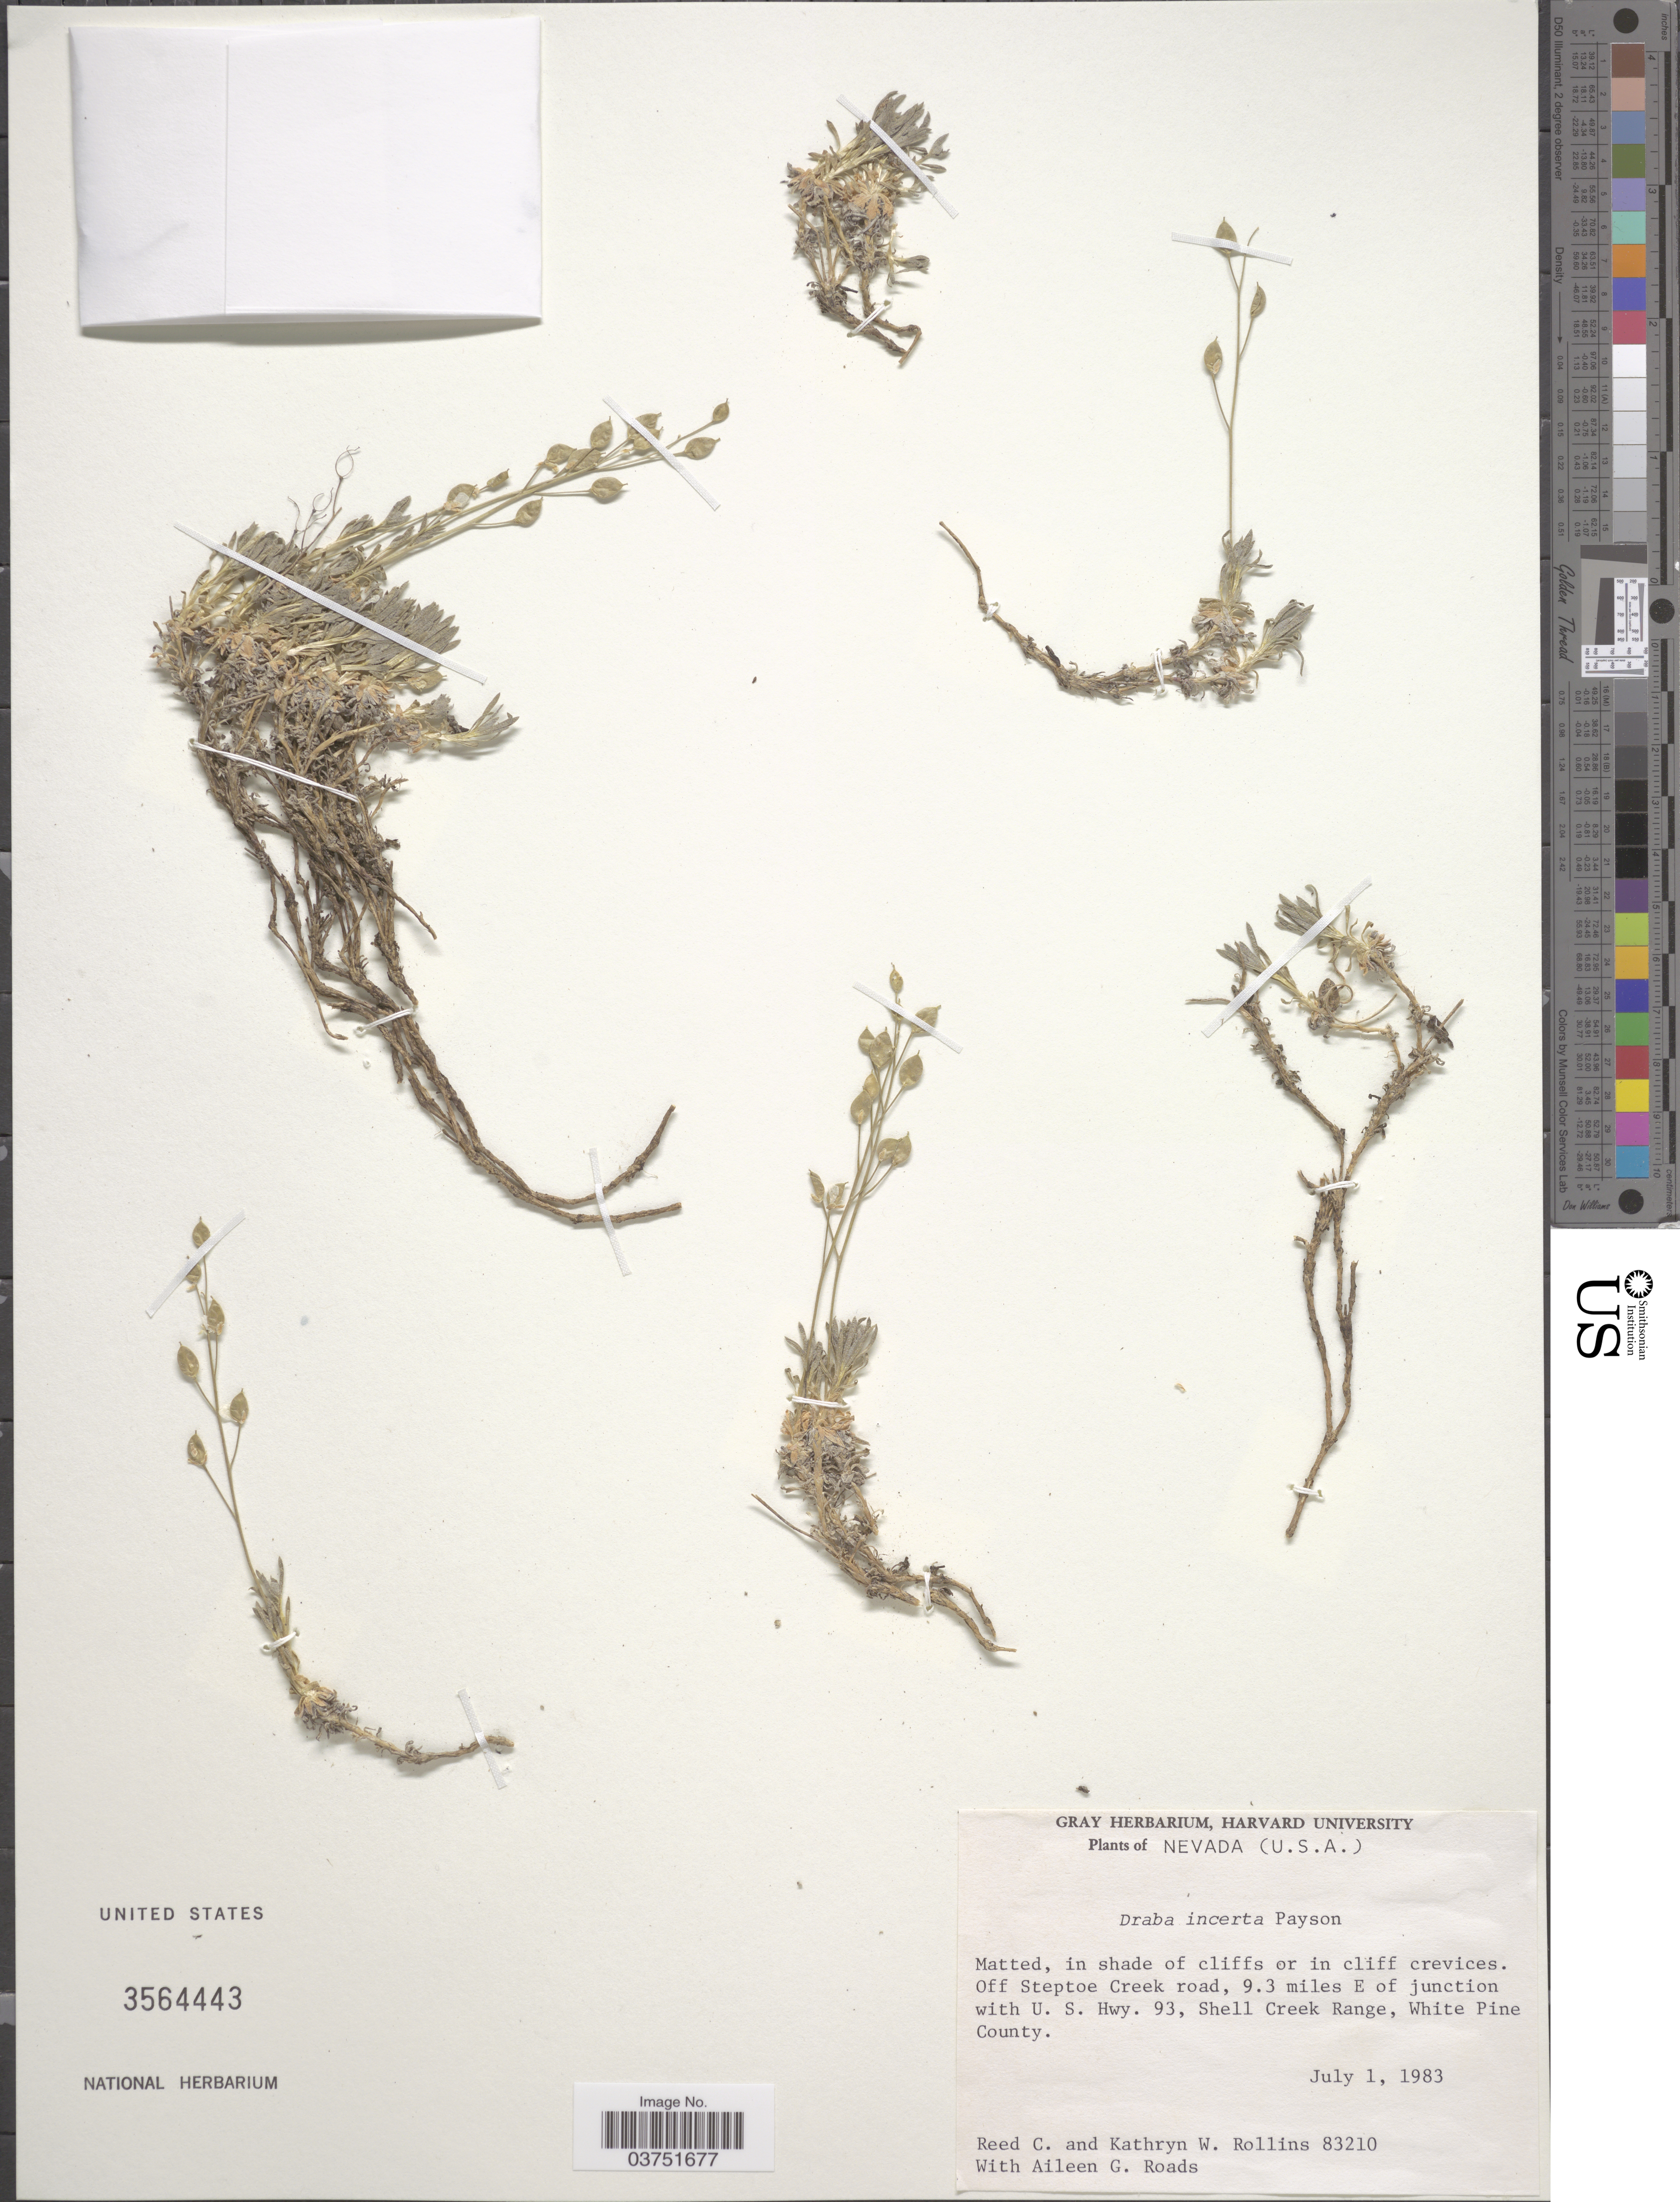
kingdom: Plantae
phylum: Tracheophyta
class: Magnoliopsida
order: Brassicales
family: Brassicaceae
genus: Draba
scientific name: Draba incerta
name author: Payson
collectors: R. C. Rollins, K. W. Rollins & A. Roads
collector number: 83210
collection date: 1983-07-01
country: United States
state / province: Nevada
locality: Off Steptoe Creek road, 9.3 miles E of junction with U.S. Hwy. 93, Shell Creek Range, White Pine County.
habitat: in shade of cliffs or in cliff crevices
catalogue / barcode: US 3564443